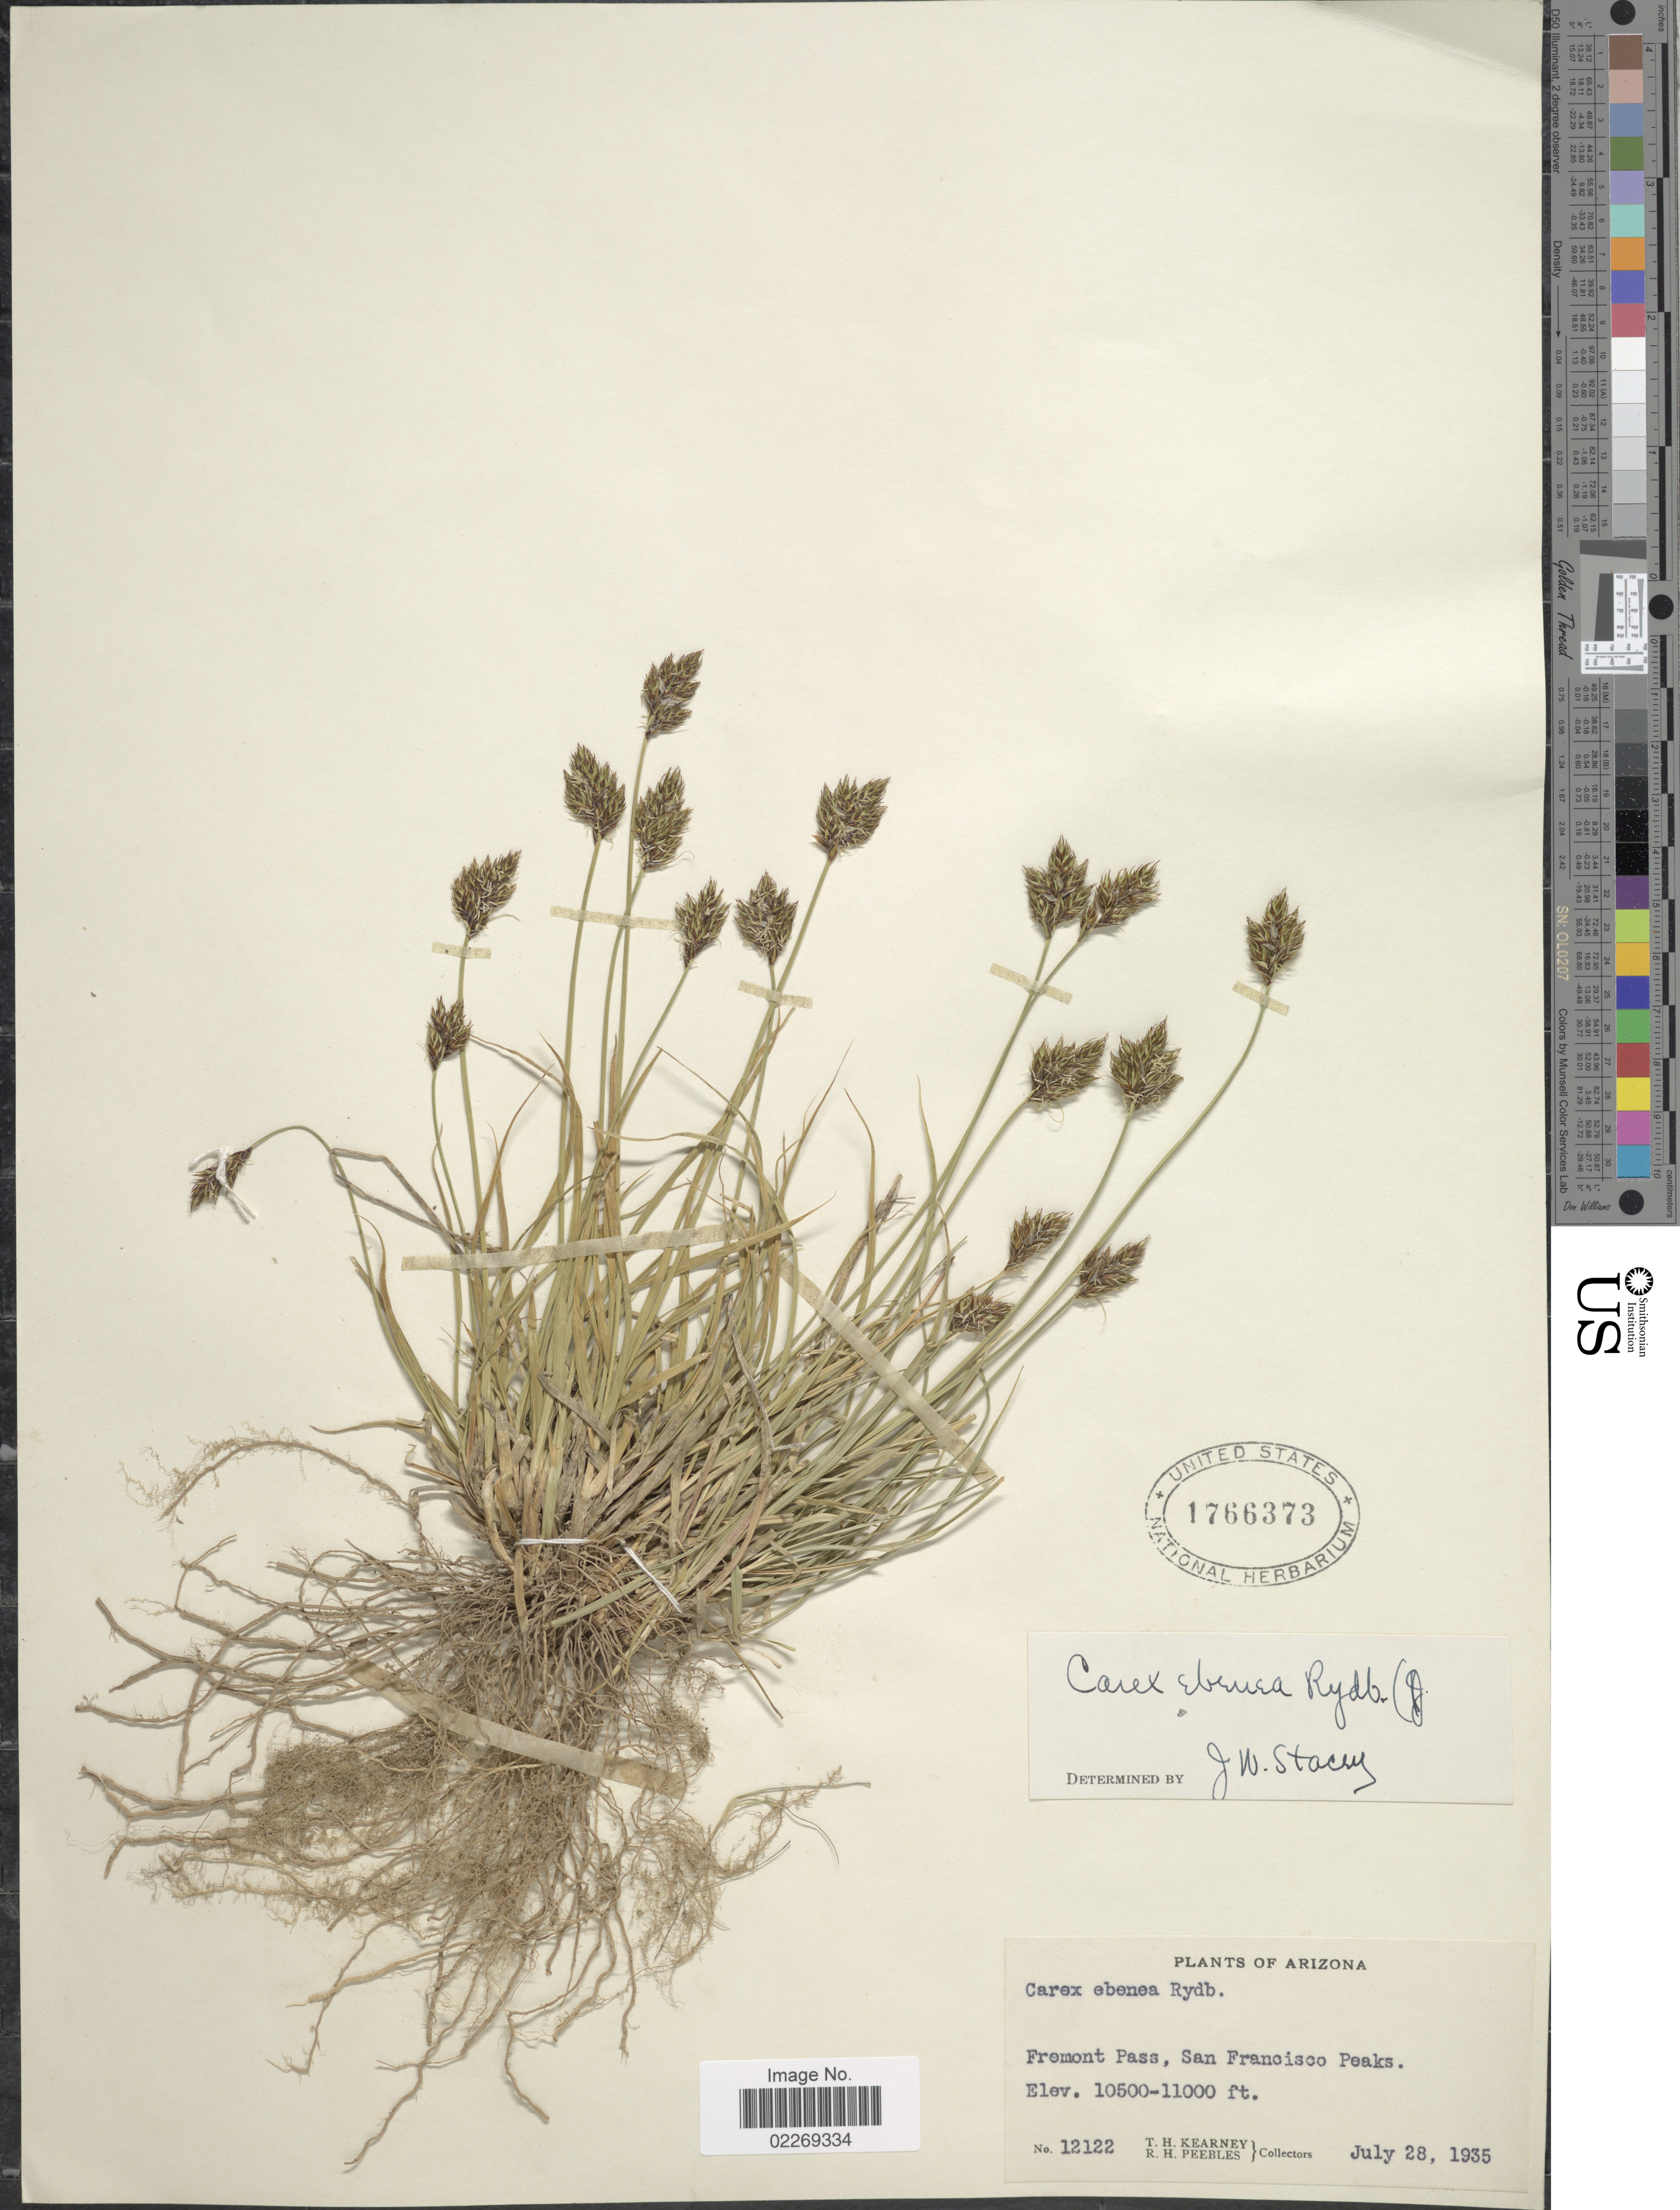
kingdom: Plantae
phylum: Tracheophyta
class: Liliopsida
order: Poales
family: Cyperaceae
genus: Carex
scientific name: Carex ebenea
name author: Rydb.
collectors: T. H. Kearney & R. H. Peebles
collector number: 12122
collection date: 1935-07-28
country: United States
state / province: Arizona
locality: Fremont Pass, San Francisco Peaks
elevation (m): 3200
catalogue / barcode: US 1766373